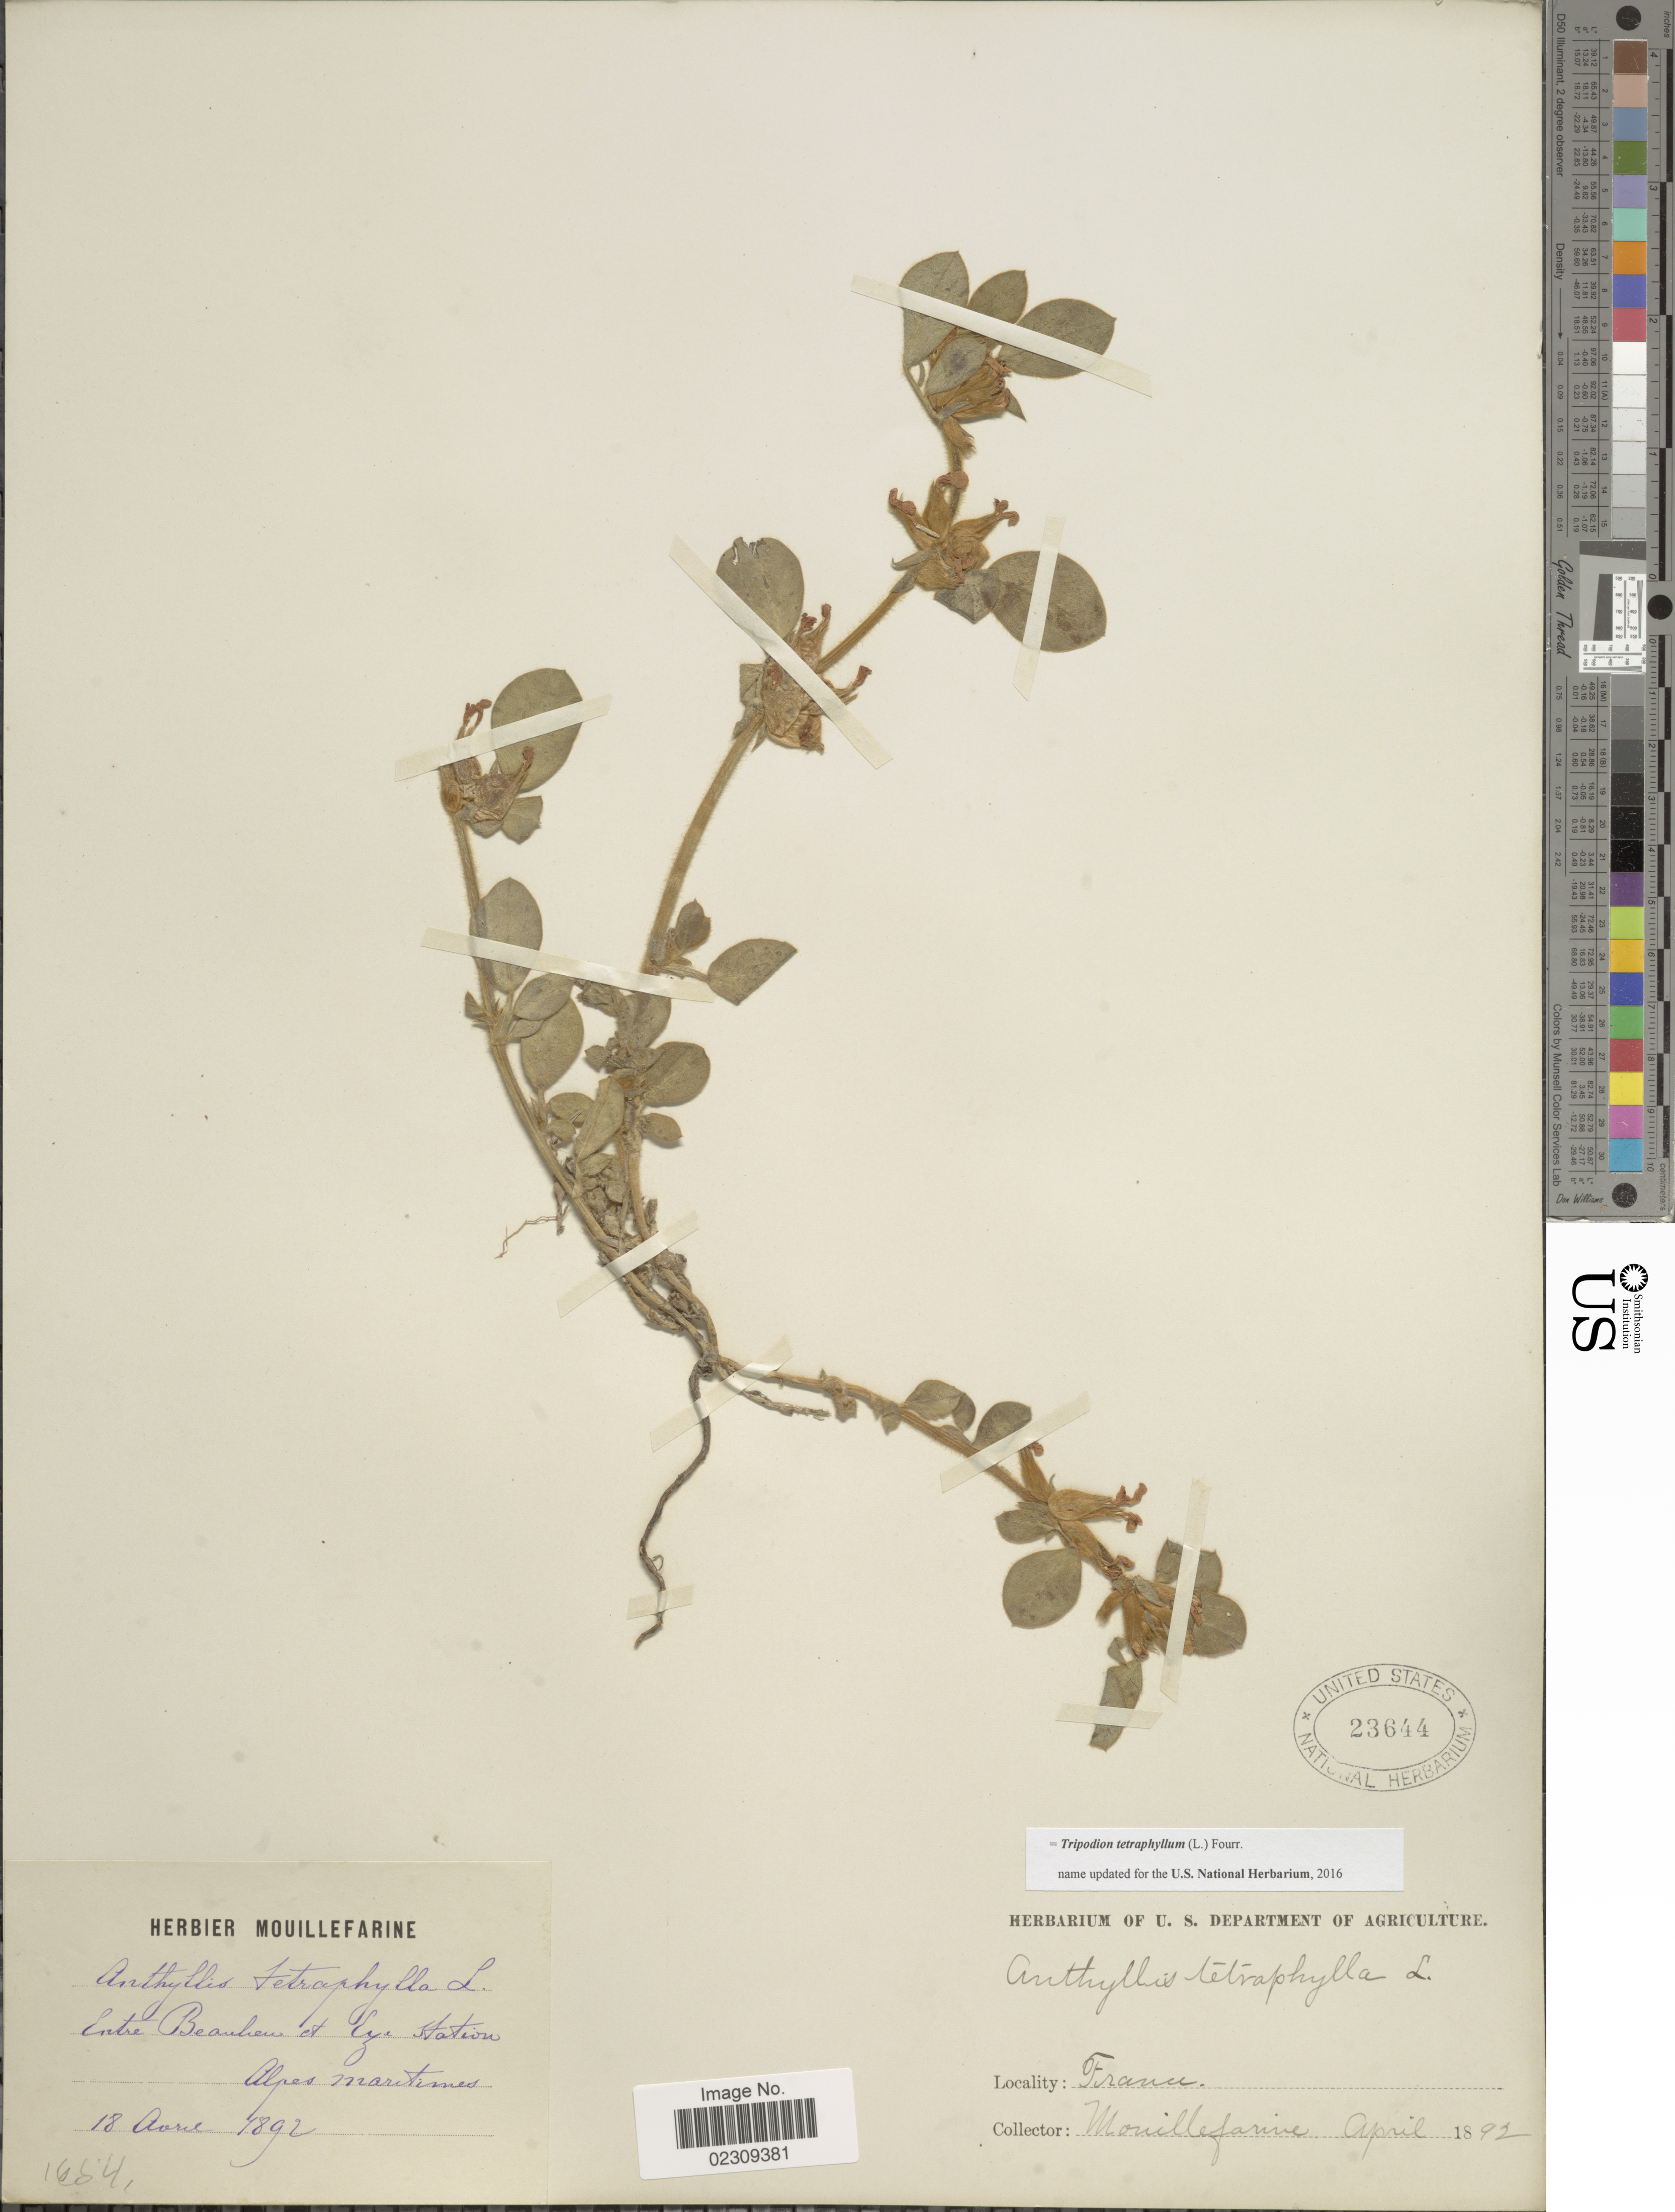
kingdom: Plantae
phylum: Tracheophyta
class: Magnoliopsida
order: Fabales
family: Fabaceae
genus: Tripodion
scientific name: Tripodion tetraphyllum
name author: (L.) Fourr.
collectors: A. Mouillefarine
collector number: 1654*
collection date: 1892-04-18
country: France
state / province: Provence-Alpes-Côte d'Azur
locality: Entre Beaulieu et Eze station, Alpes Maritimes.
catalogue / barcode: US 23644